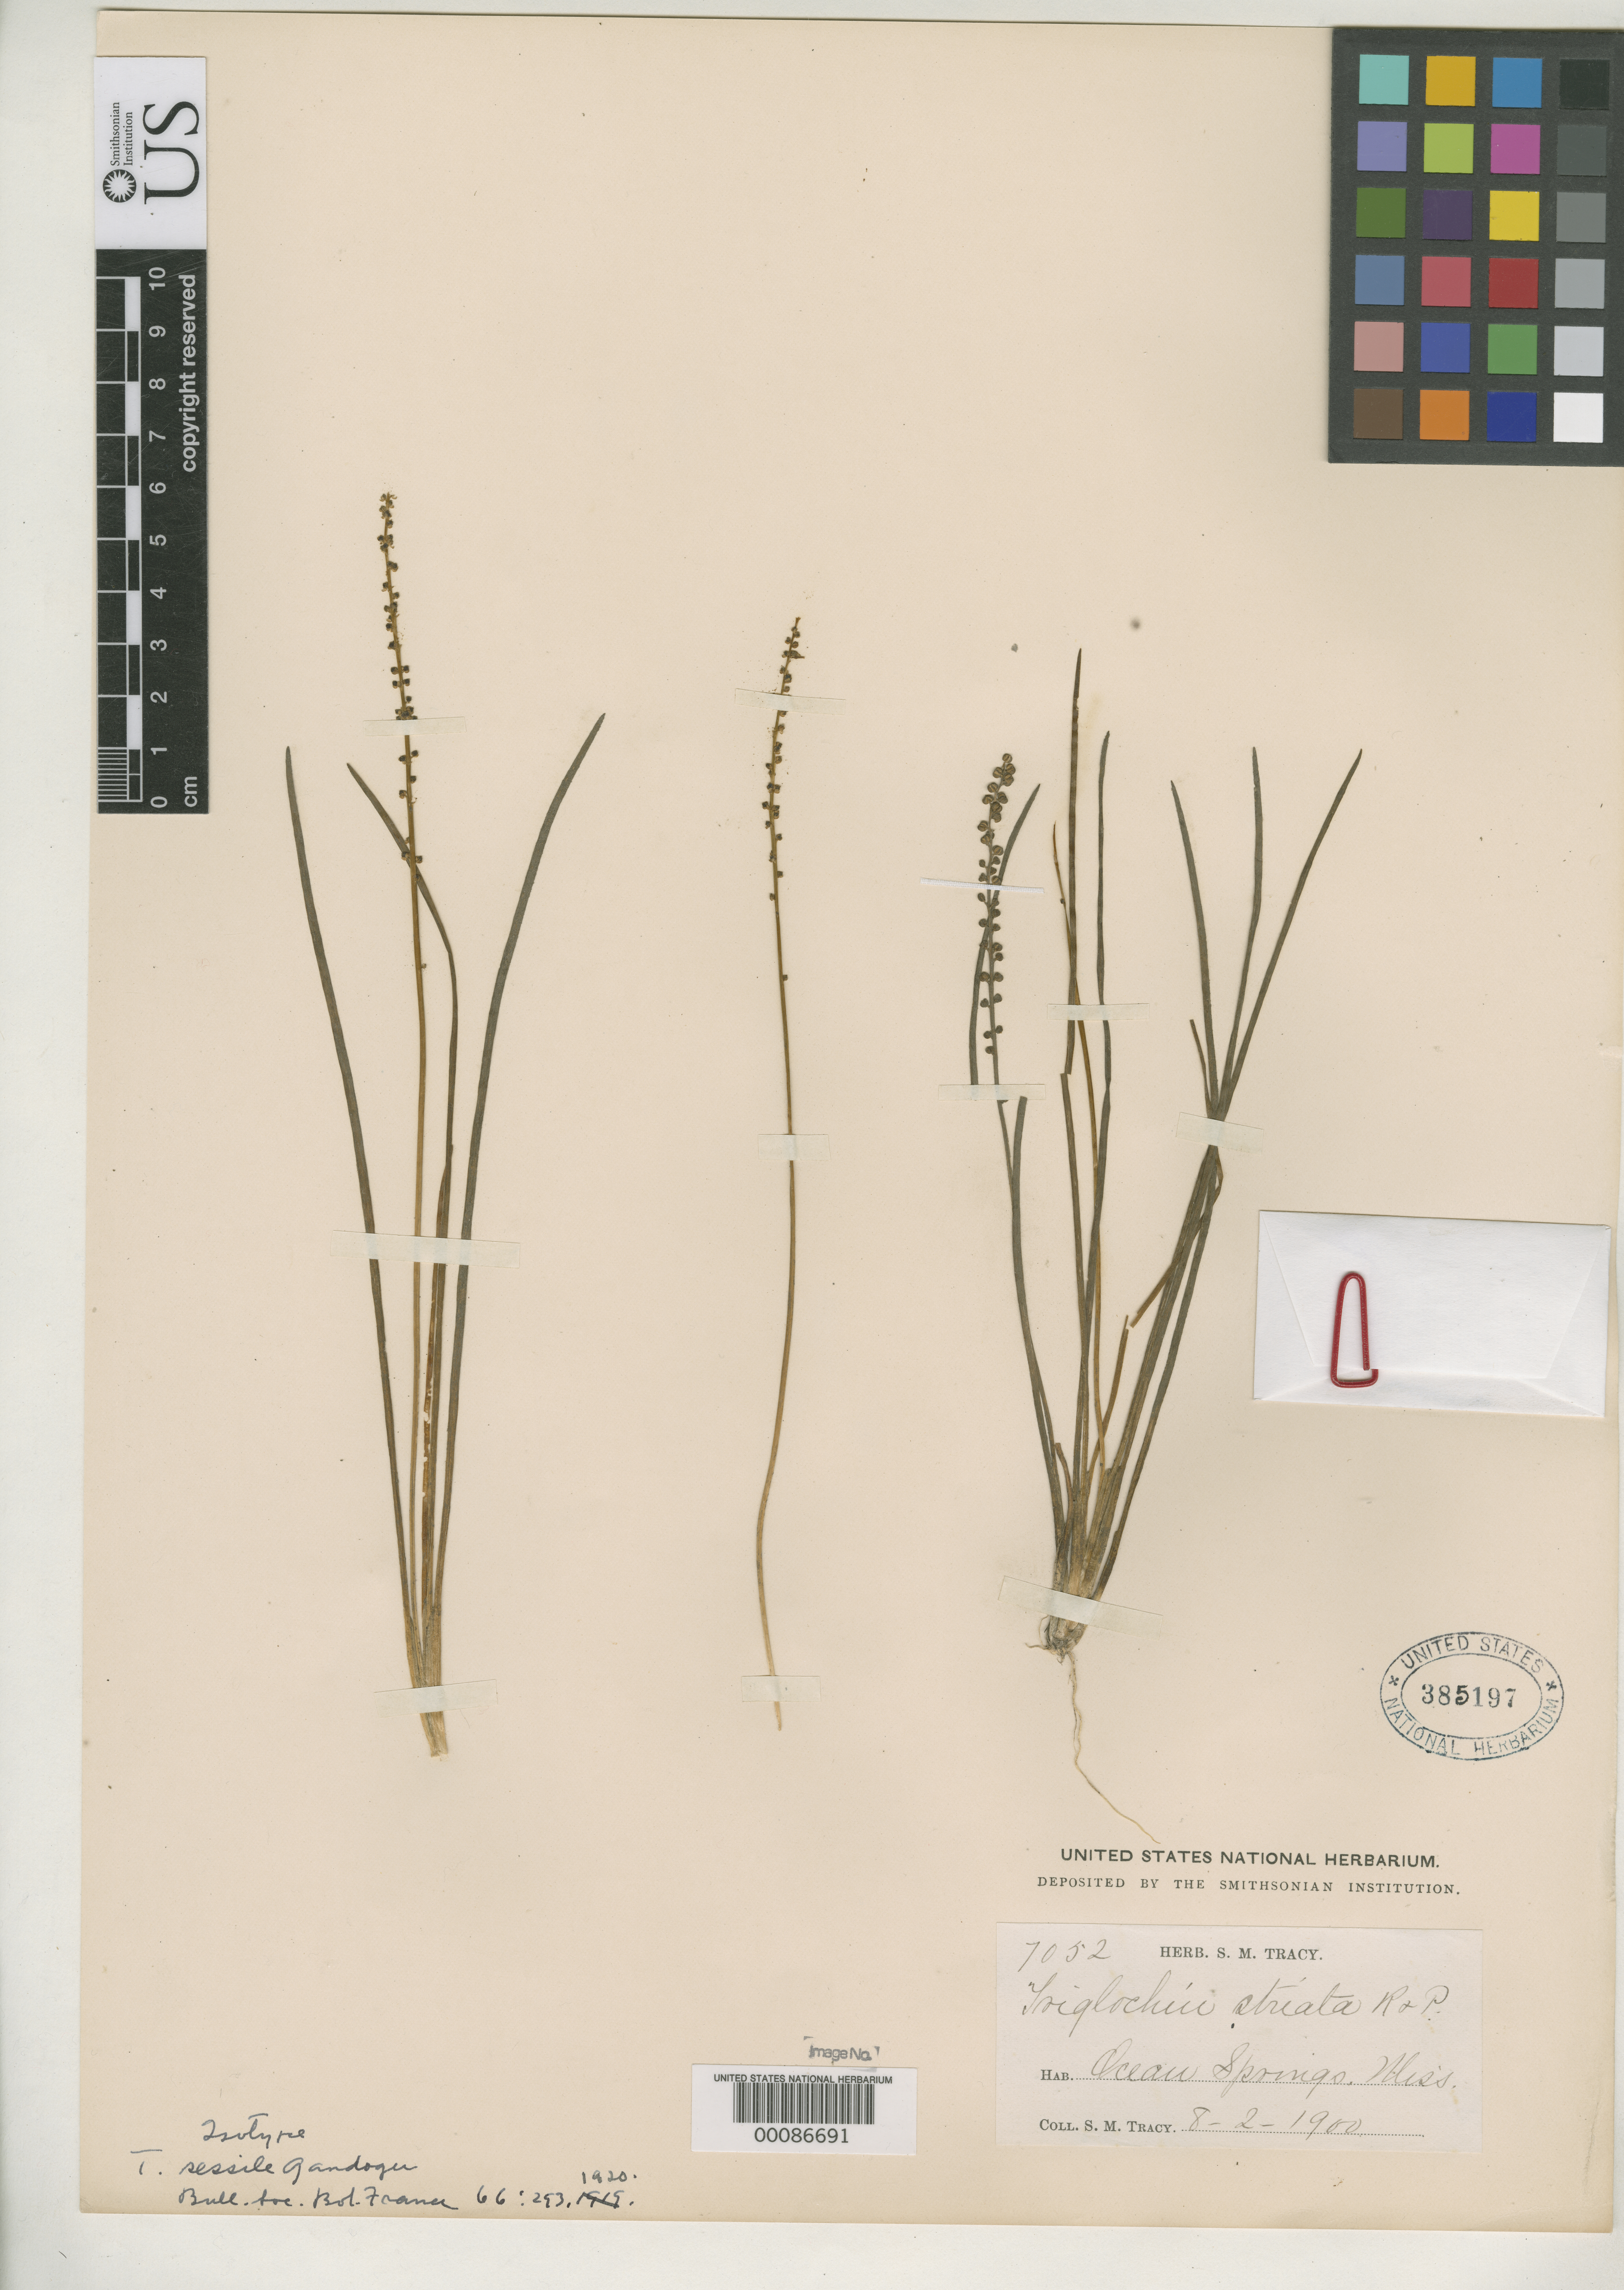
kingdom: Plantae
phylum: Tracheophyta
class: Liliopsida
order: Alismatales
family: Juncaginaceae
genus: Triglochin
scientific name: Triglochin sessile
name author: Gand.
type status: Type Collection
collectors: S. M. Tracy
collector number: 7052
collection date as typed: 08 Feb 1900 or 02 Aug 1900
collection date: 1900-02-08 or 1900-08-02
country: United States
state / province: Mississippi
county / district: Jackson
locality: Ocean Springs.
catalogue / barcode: US 385197